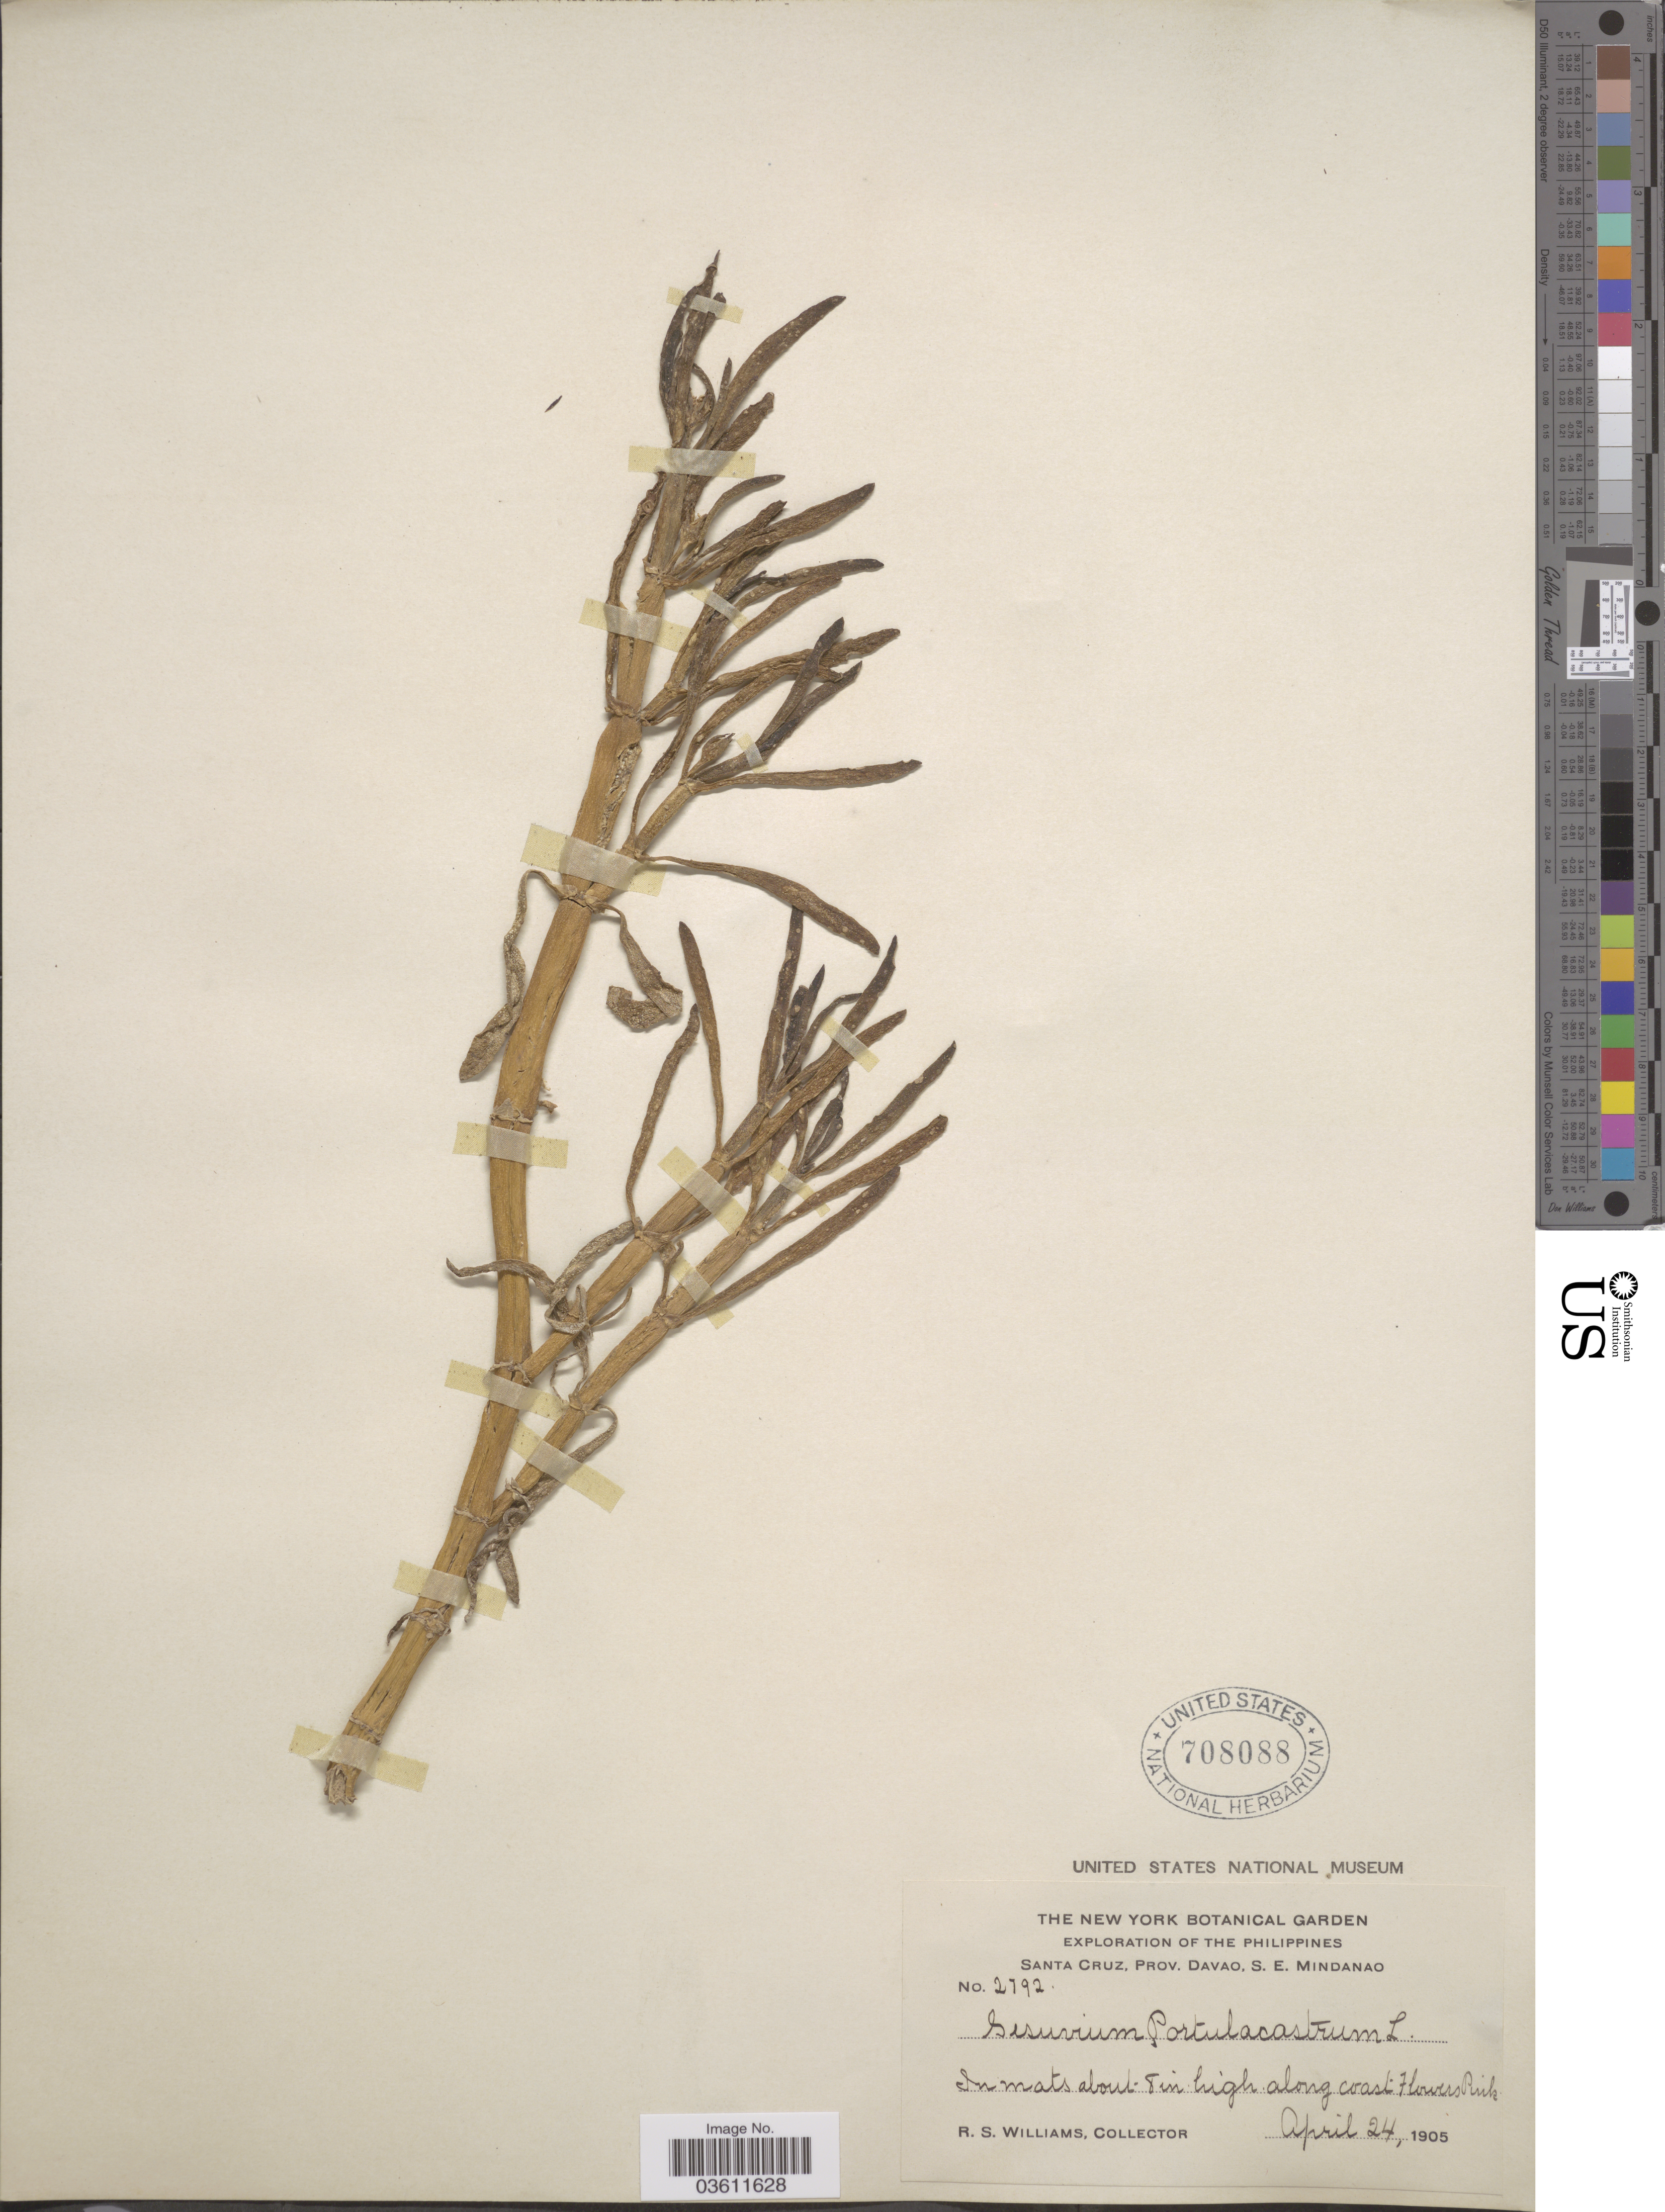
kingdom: Plantae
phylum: Tracheophyta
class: Magnoliopsida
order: Caryophyllales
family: Aizoaceae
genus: Sesuvium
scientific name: Sesuvium portulacastrum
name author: (L.) L.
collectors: R. S. Williams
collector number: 2792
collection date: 1905-04-24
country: Philippines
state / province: Davao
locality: Santa Cruz, S. E. Mindanao.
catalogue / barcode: US 708088